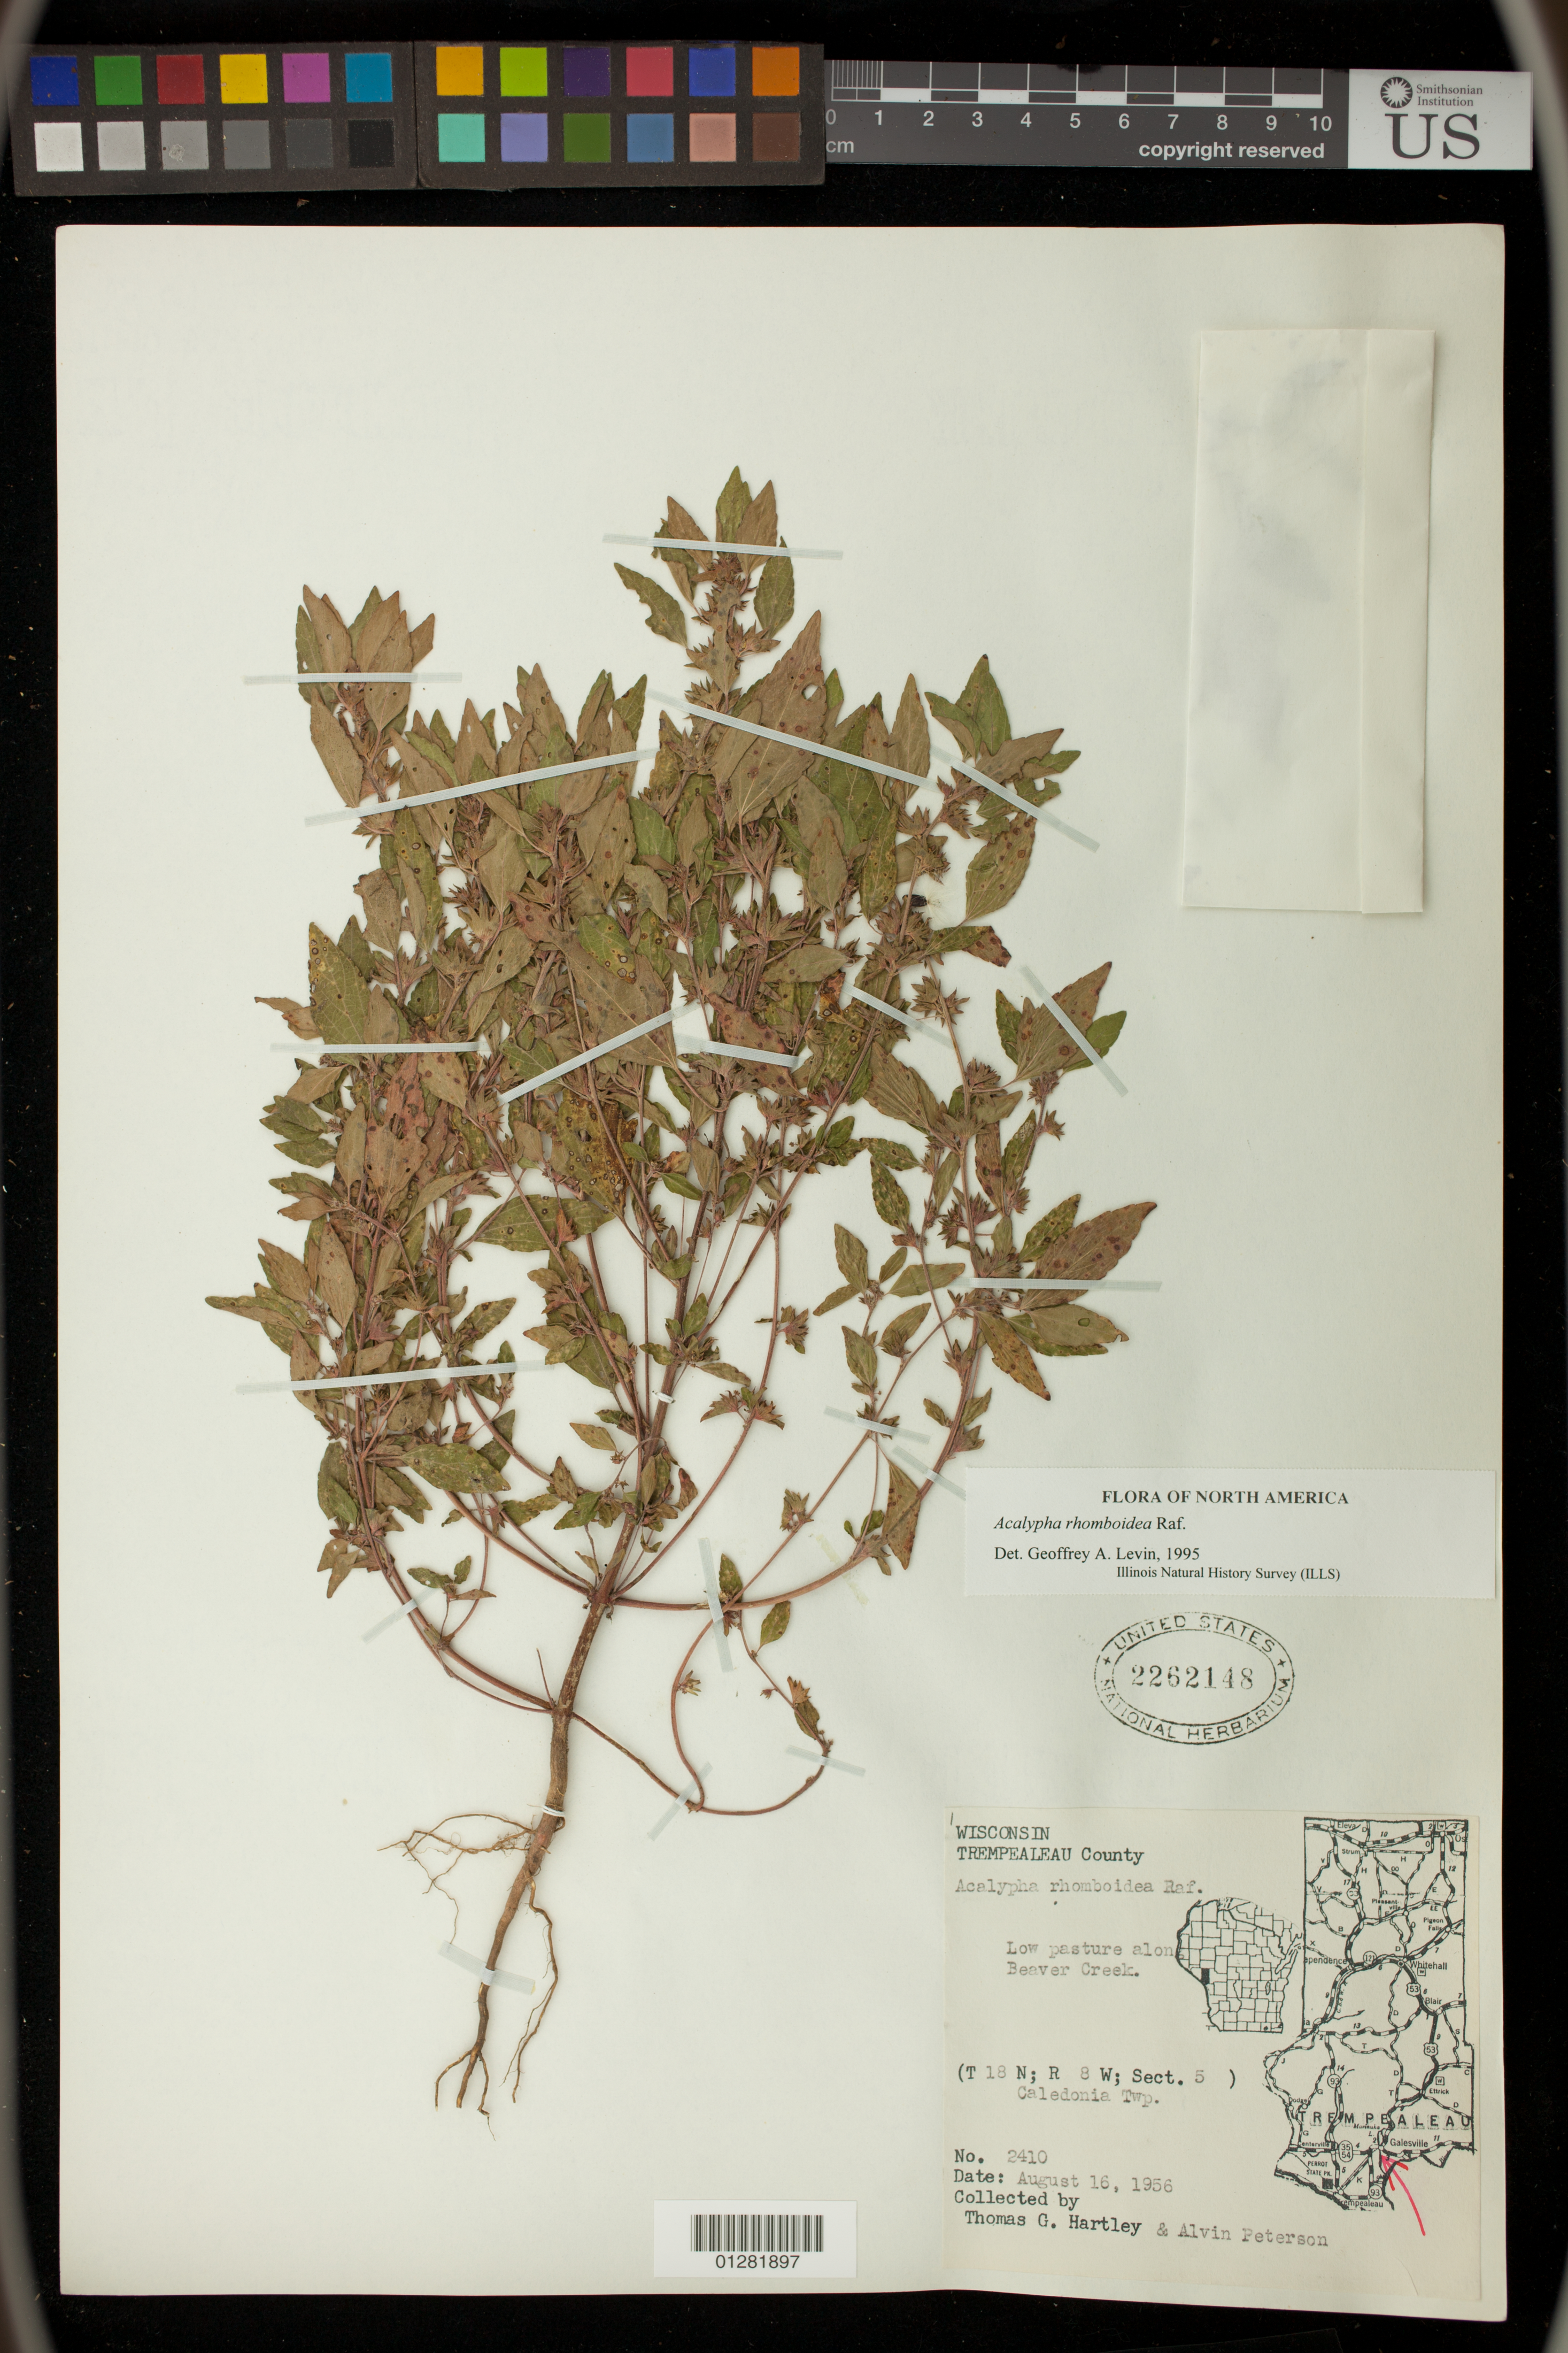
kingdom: Plantae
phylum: Tracheophyta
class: Magnoliopsida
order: Malpighiales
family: Euphorbiaceae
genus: Acalypha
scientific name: Acalypha rhomboidea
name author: Raf.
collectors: T. G. Hartley & A. M. Peterson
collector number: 2410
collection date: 1956-08-16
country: United States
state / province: Wisconsin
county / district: Trempealeau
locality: Low pasture along Beaver Creek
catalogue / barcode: US 2262148